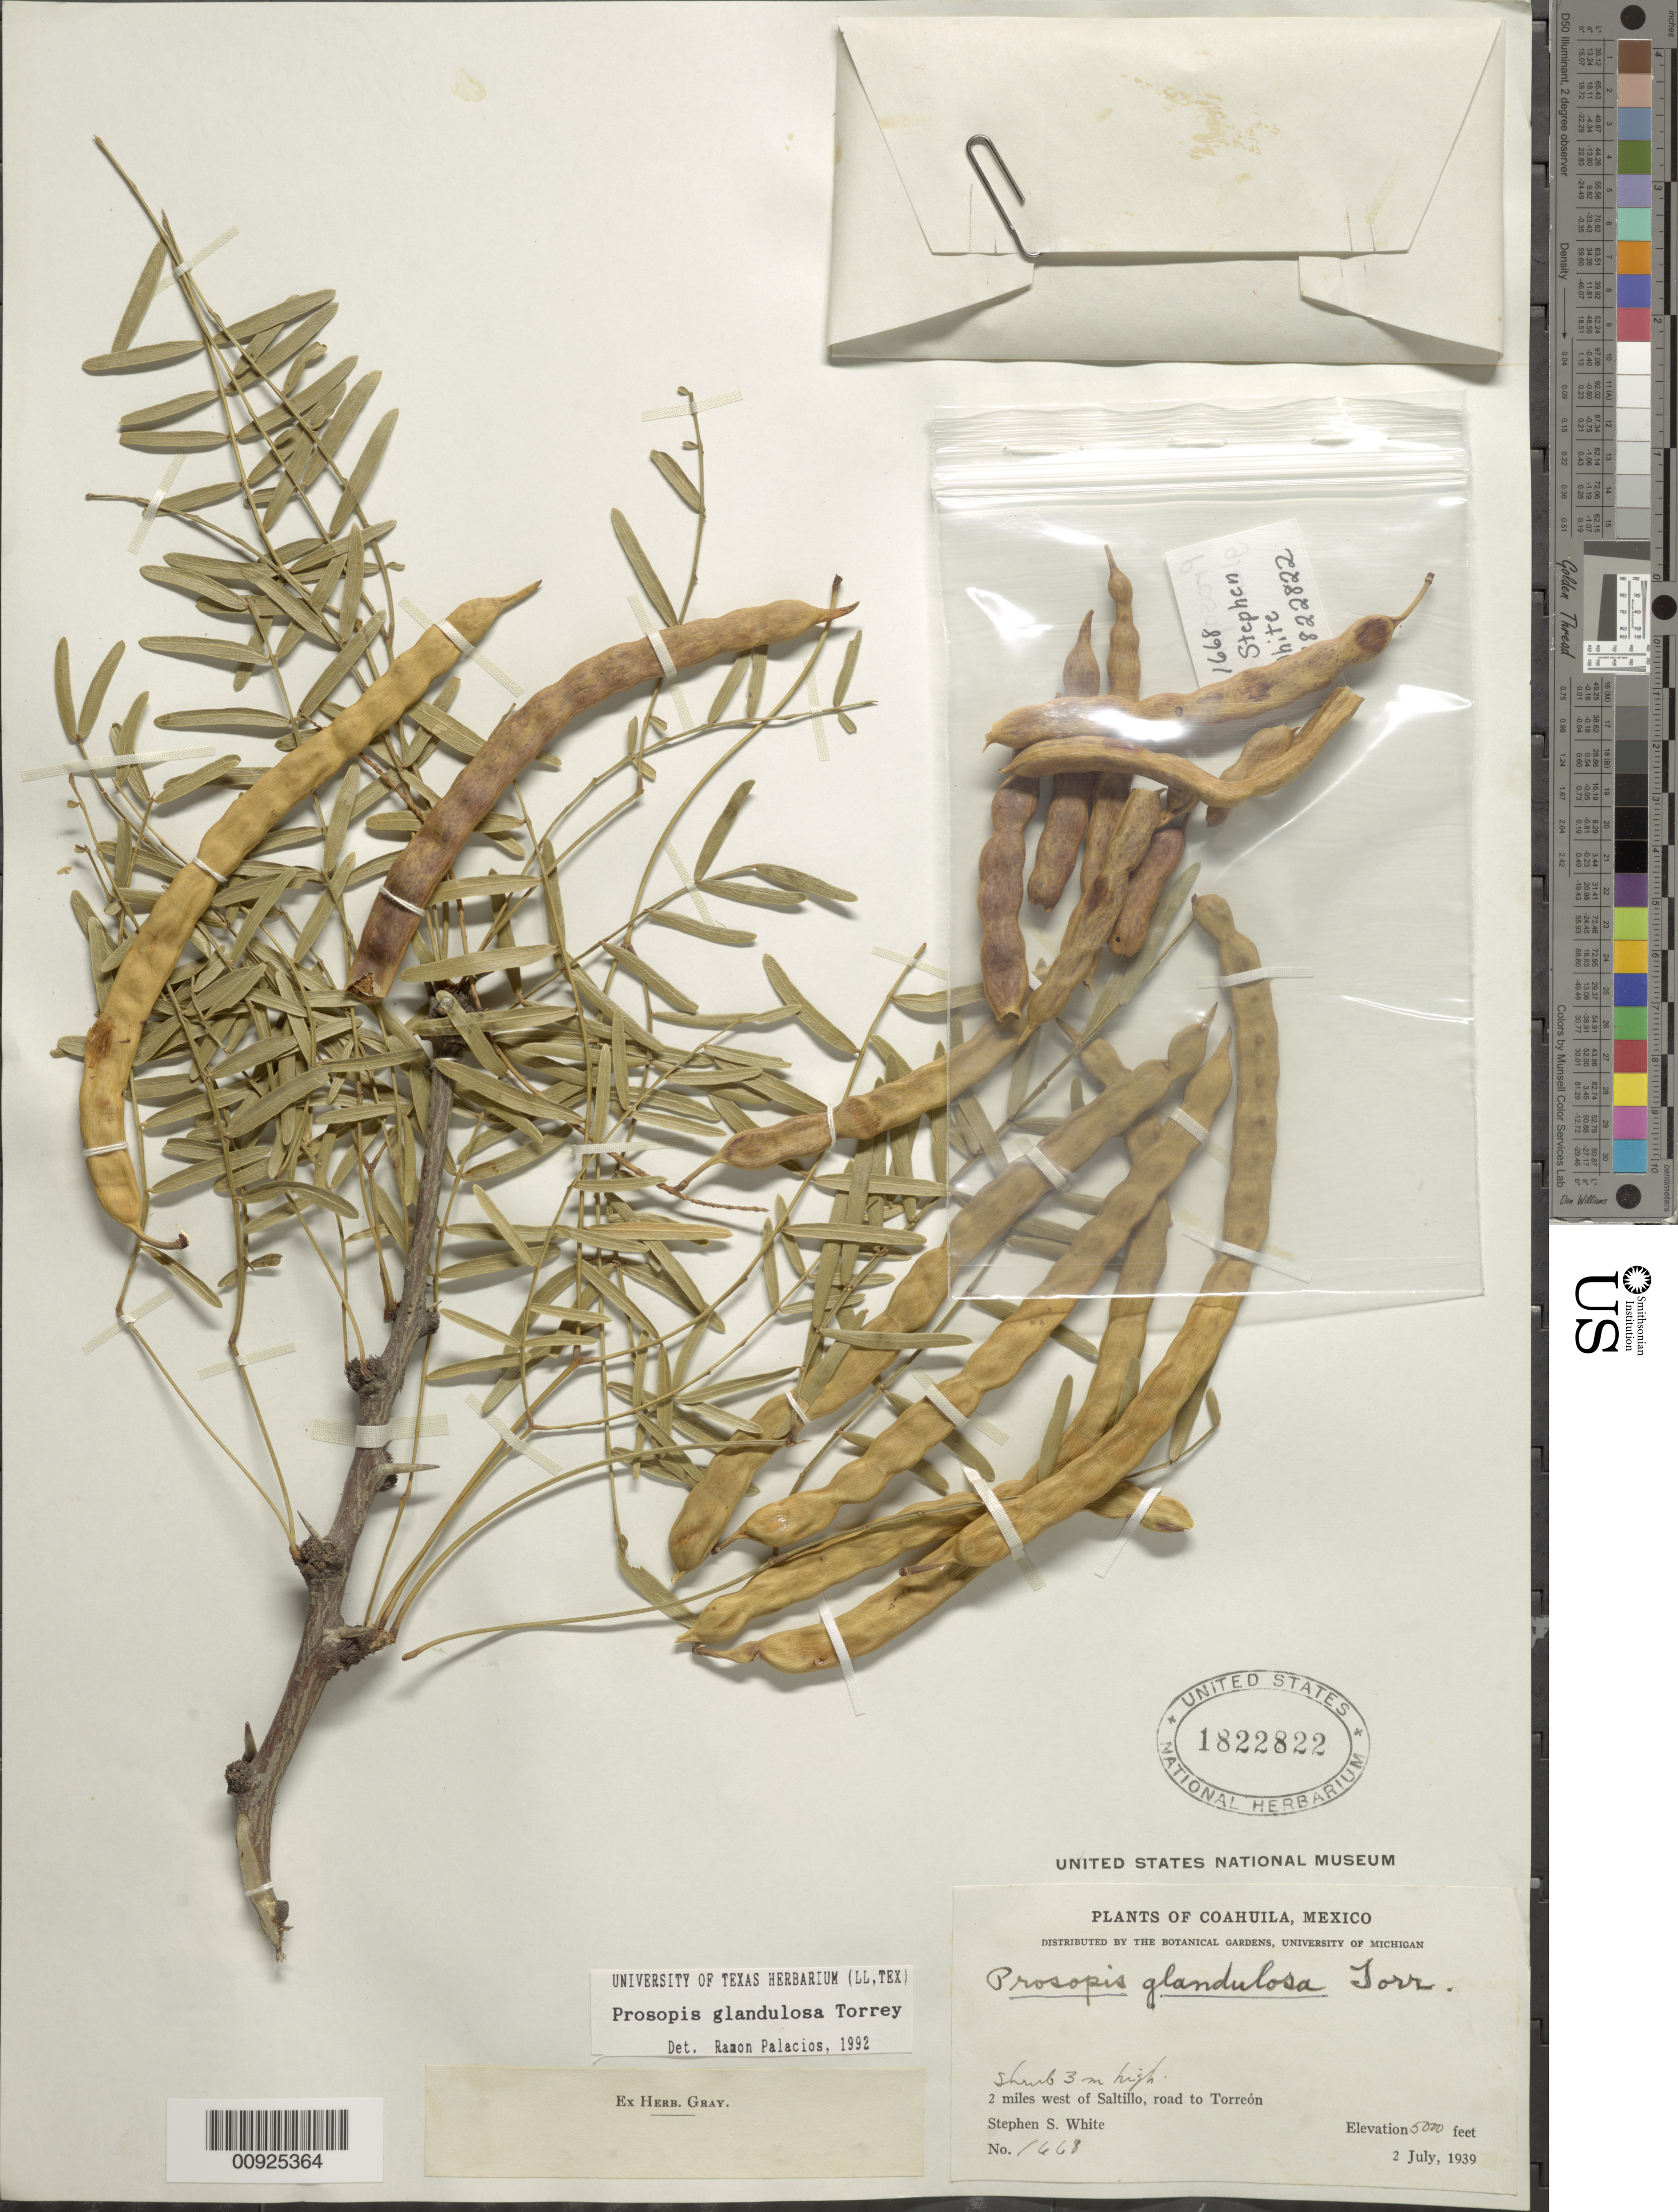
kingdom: Plantae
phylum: Tracheophyta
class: Magnoliopsida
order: Fabales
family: Fabaceae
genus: Neltuma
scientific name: Neltuma glandulosa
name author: (Torr.) Britton & Rose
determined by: Strong, Mark T., (BOT), Smithsonian Institution - National Museum of Natural History (UNITED STATES)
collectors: S. S. White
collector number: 1668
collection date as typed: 02 Jul 1939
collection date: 1939-07-02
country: Mexico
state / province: Coahuila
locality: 2 miles west of Saltillo, road to Torreón.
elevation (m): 1524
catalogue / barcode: US 1822822